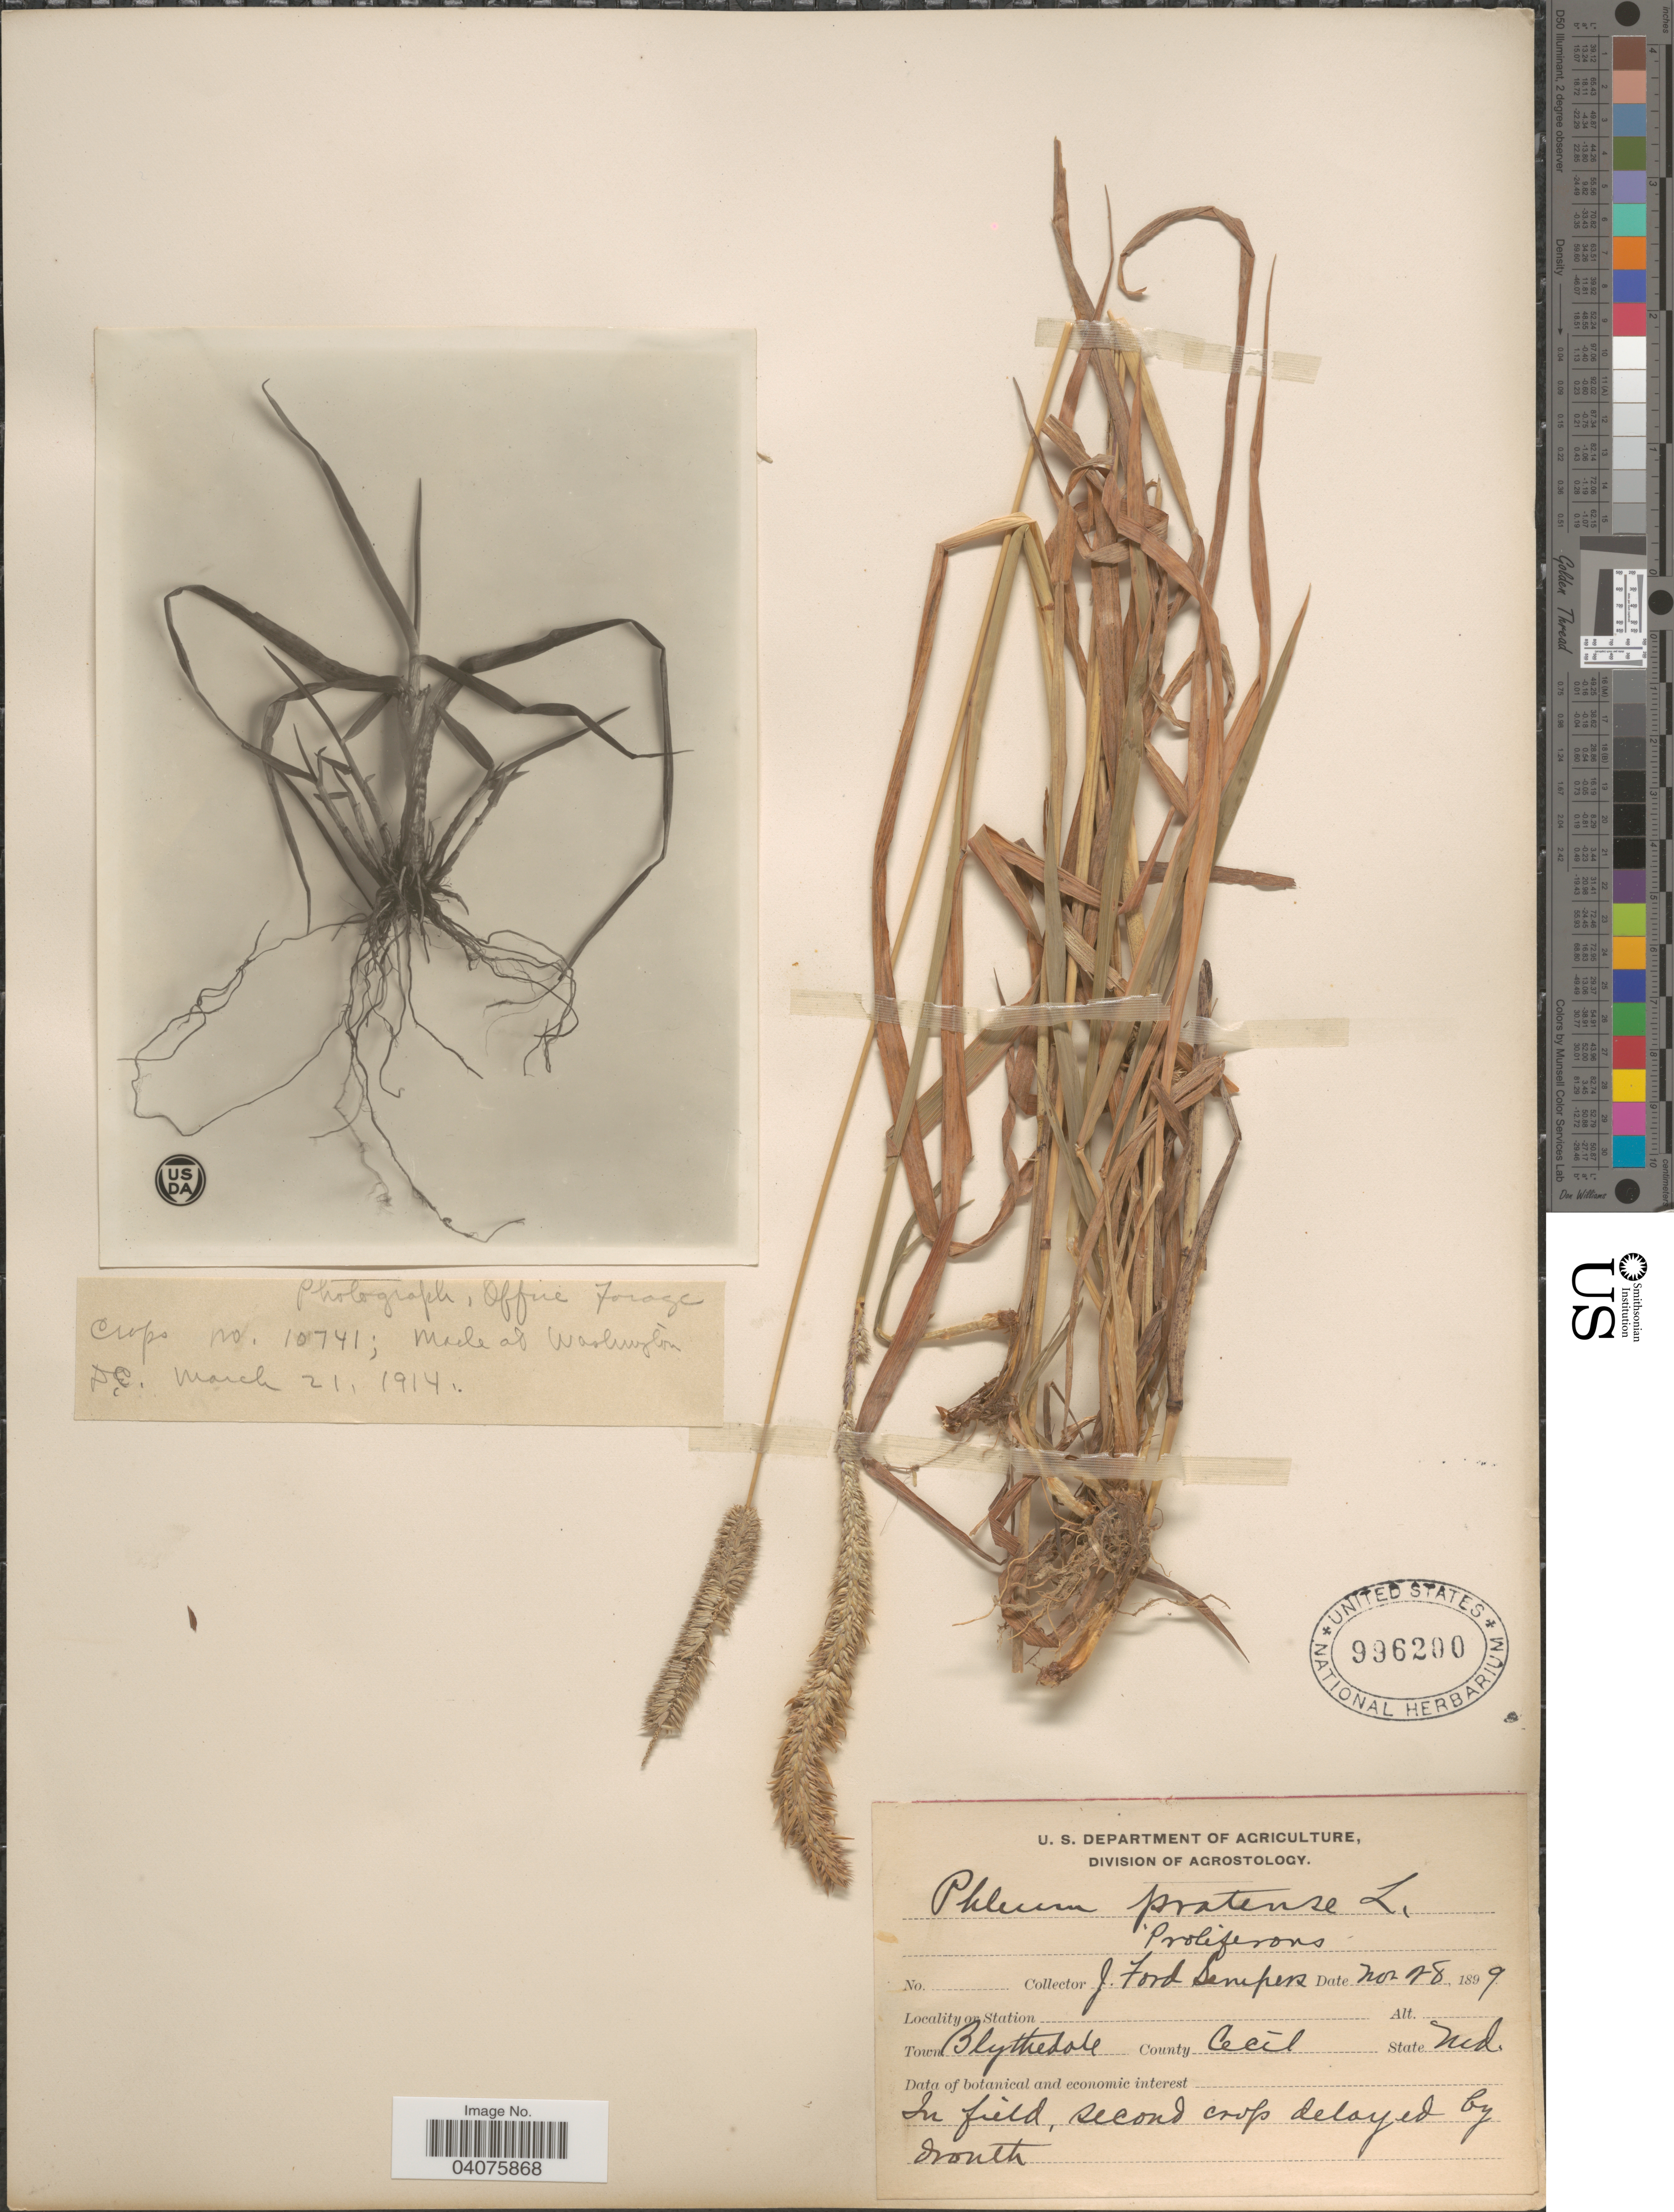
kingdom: Plantae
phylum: Tracheophyta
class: Liliopsida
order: Poales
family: Poaceae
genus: Phleum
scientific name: Phleum pratense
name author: L.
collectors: J. Sempers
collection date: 1899-11-28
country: United States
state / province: Maryland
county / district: Cecil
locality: Town Blythedale. County Cecil.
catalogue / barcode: US 996200